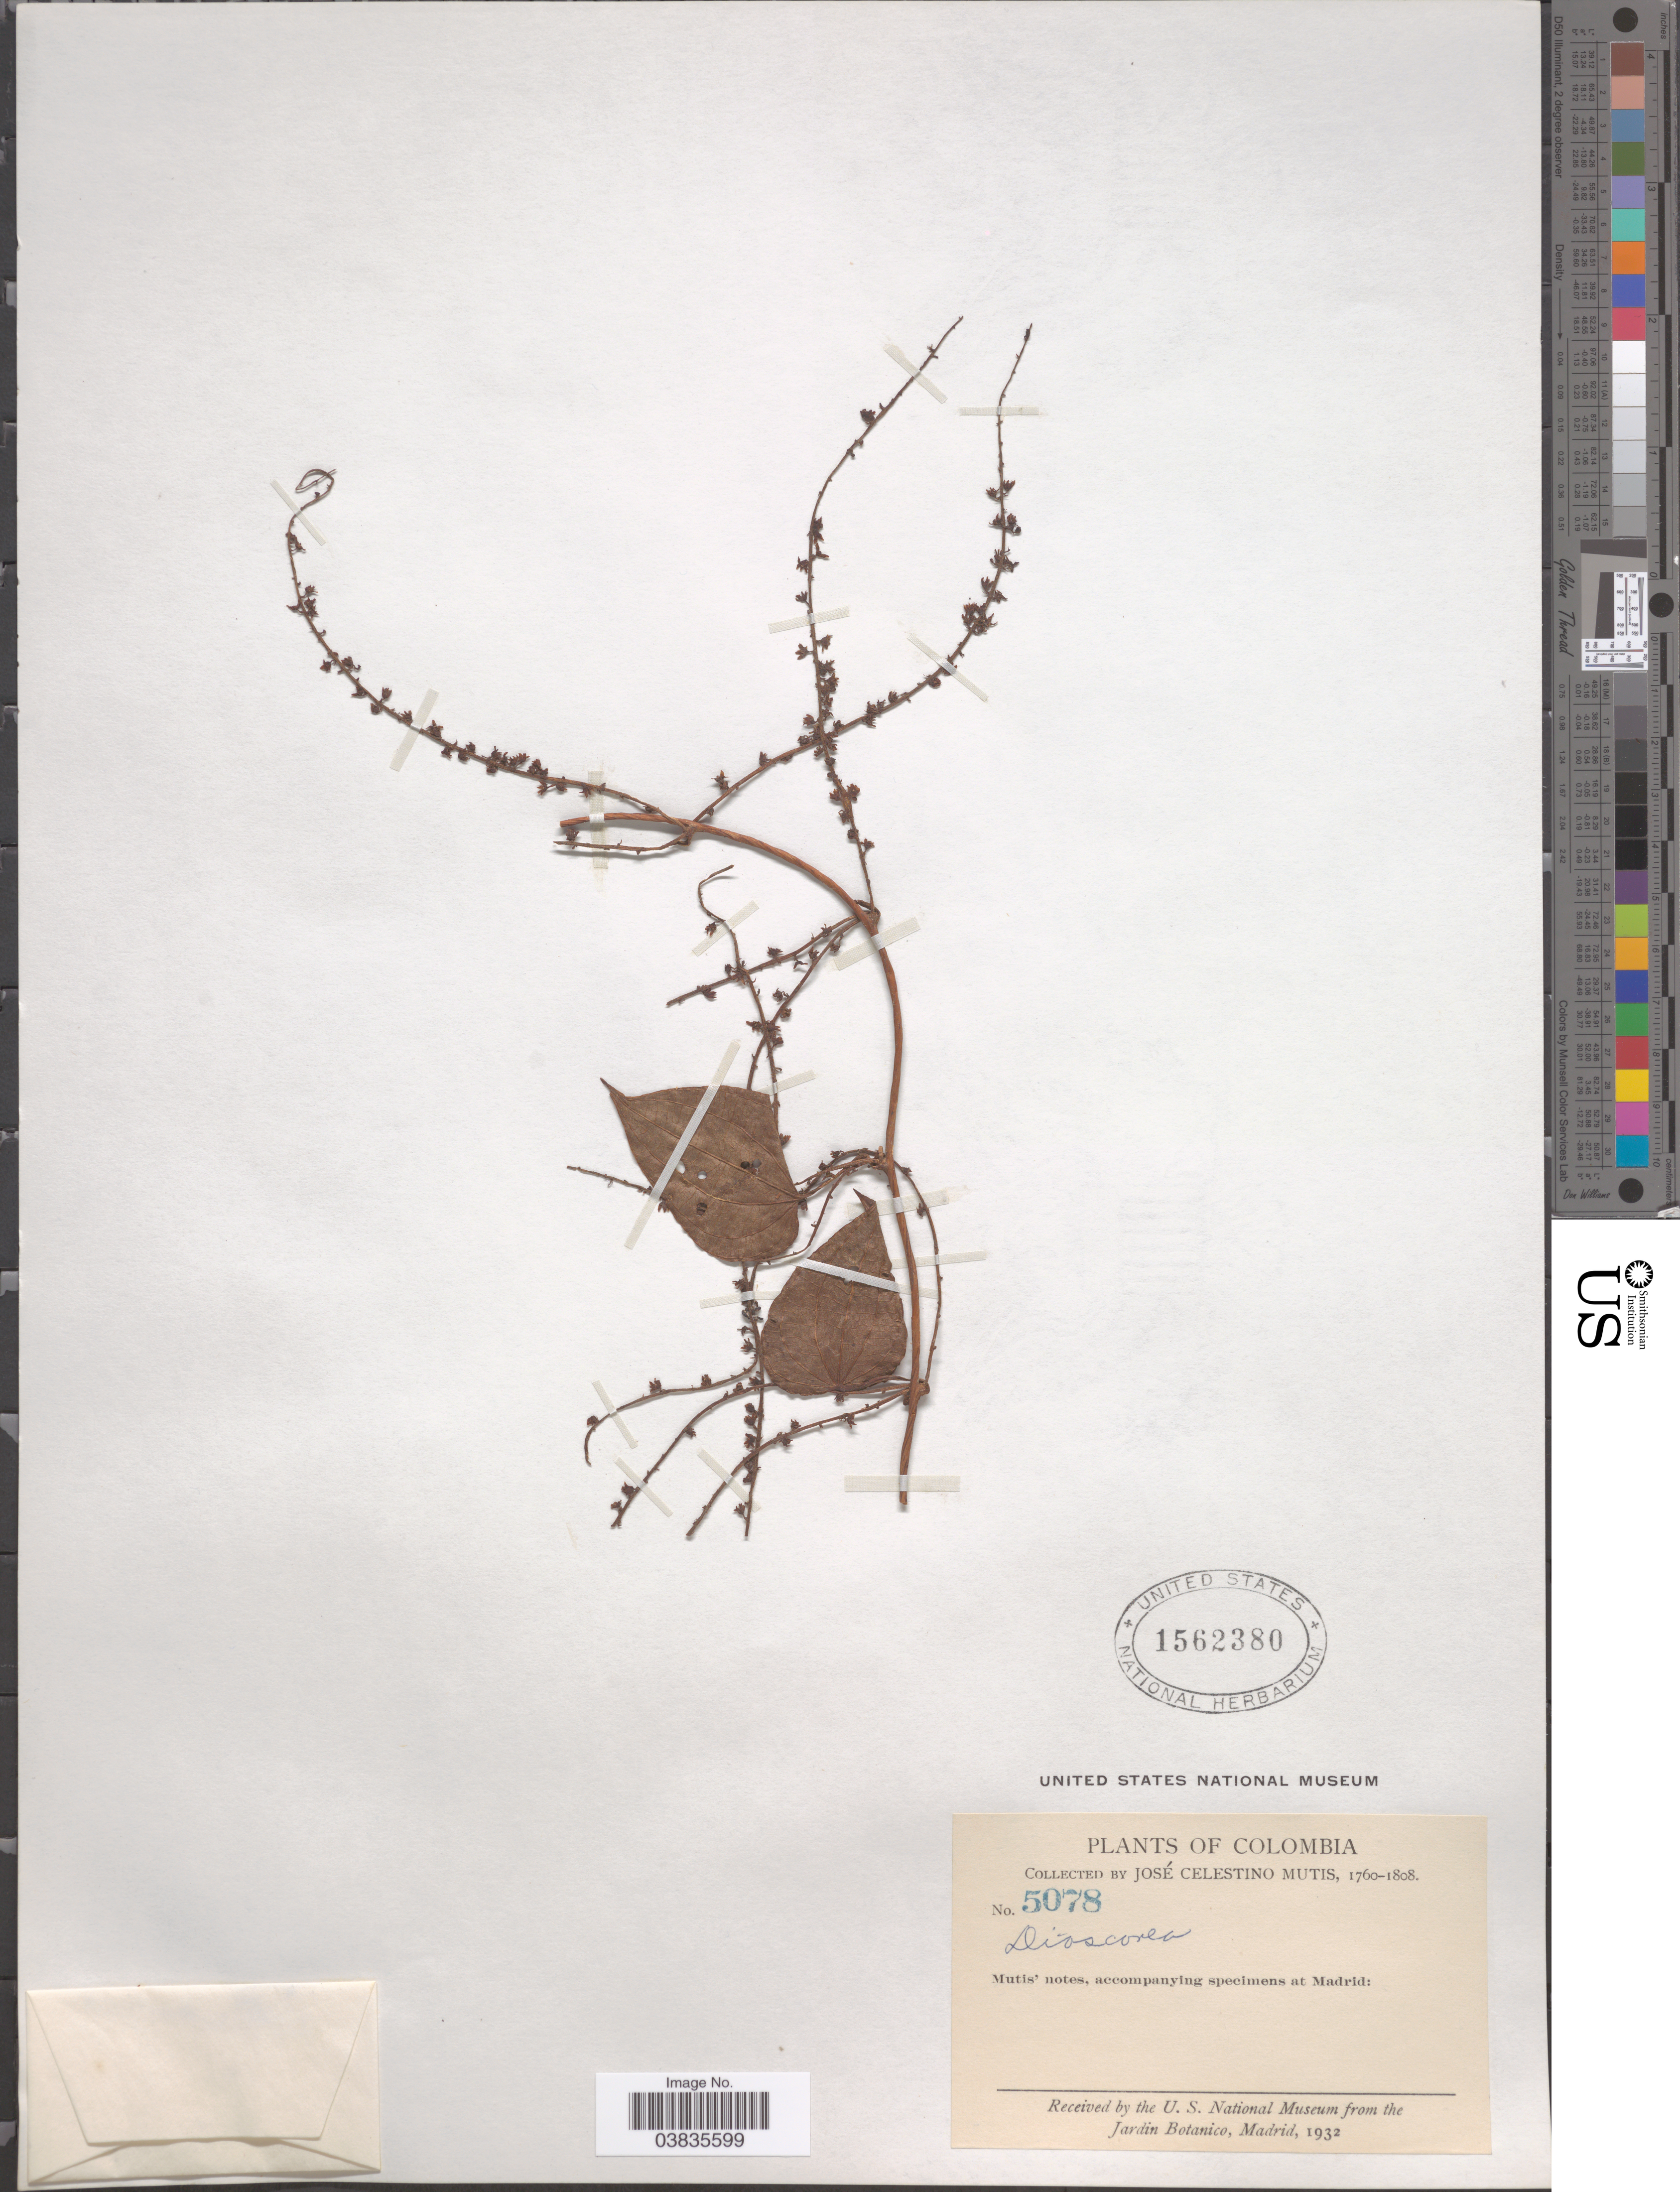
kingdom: Plantae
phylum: Tracheophyta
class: Liliopsida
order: Dioscoreales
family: Dioscoreaceae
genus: Dioscorea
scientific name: Dioscorea sp.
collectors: J. C. B. Mutis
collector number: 5078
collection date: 1760/1808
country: Colombia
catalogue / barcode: US 1562380